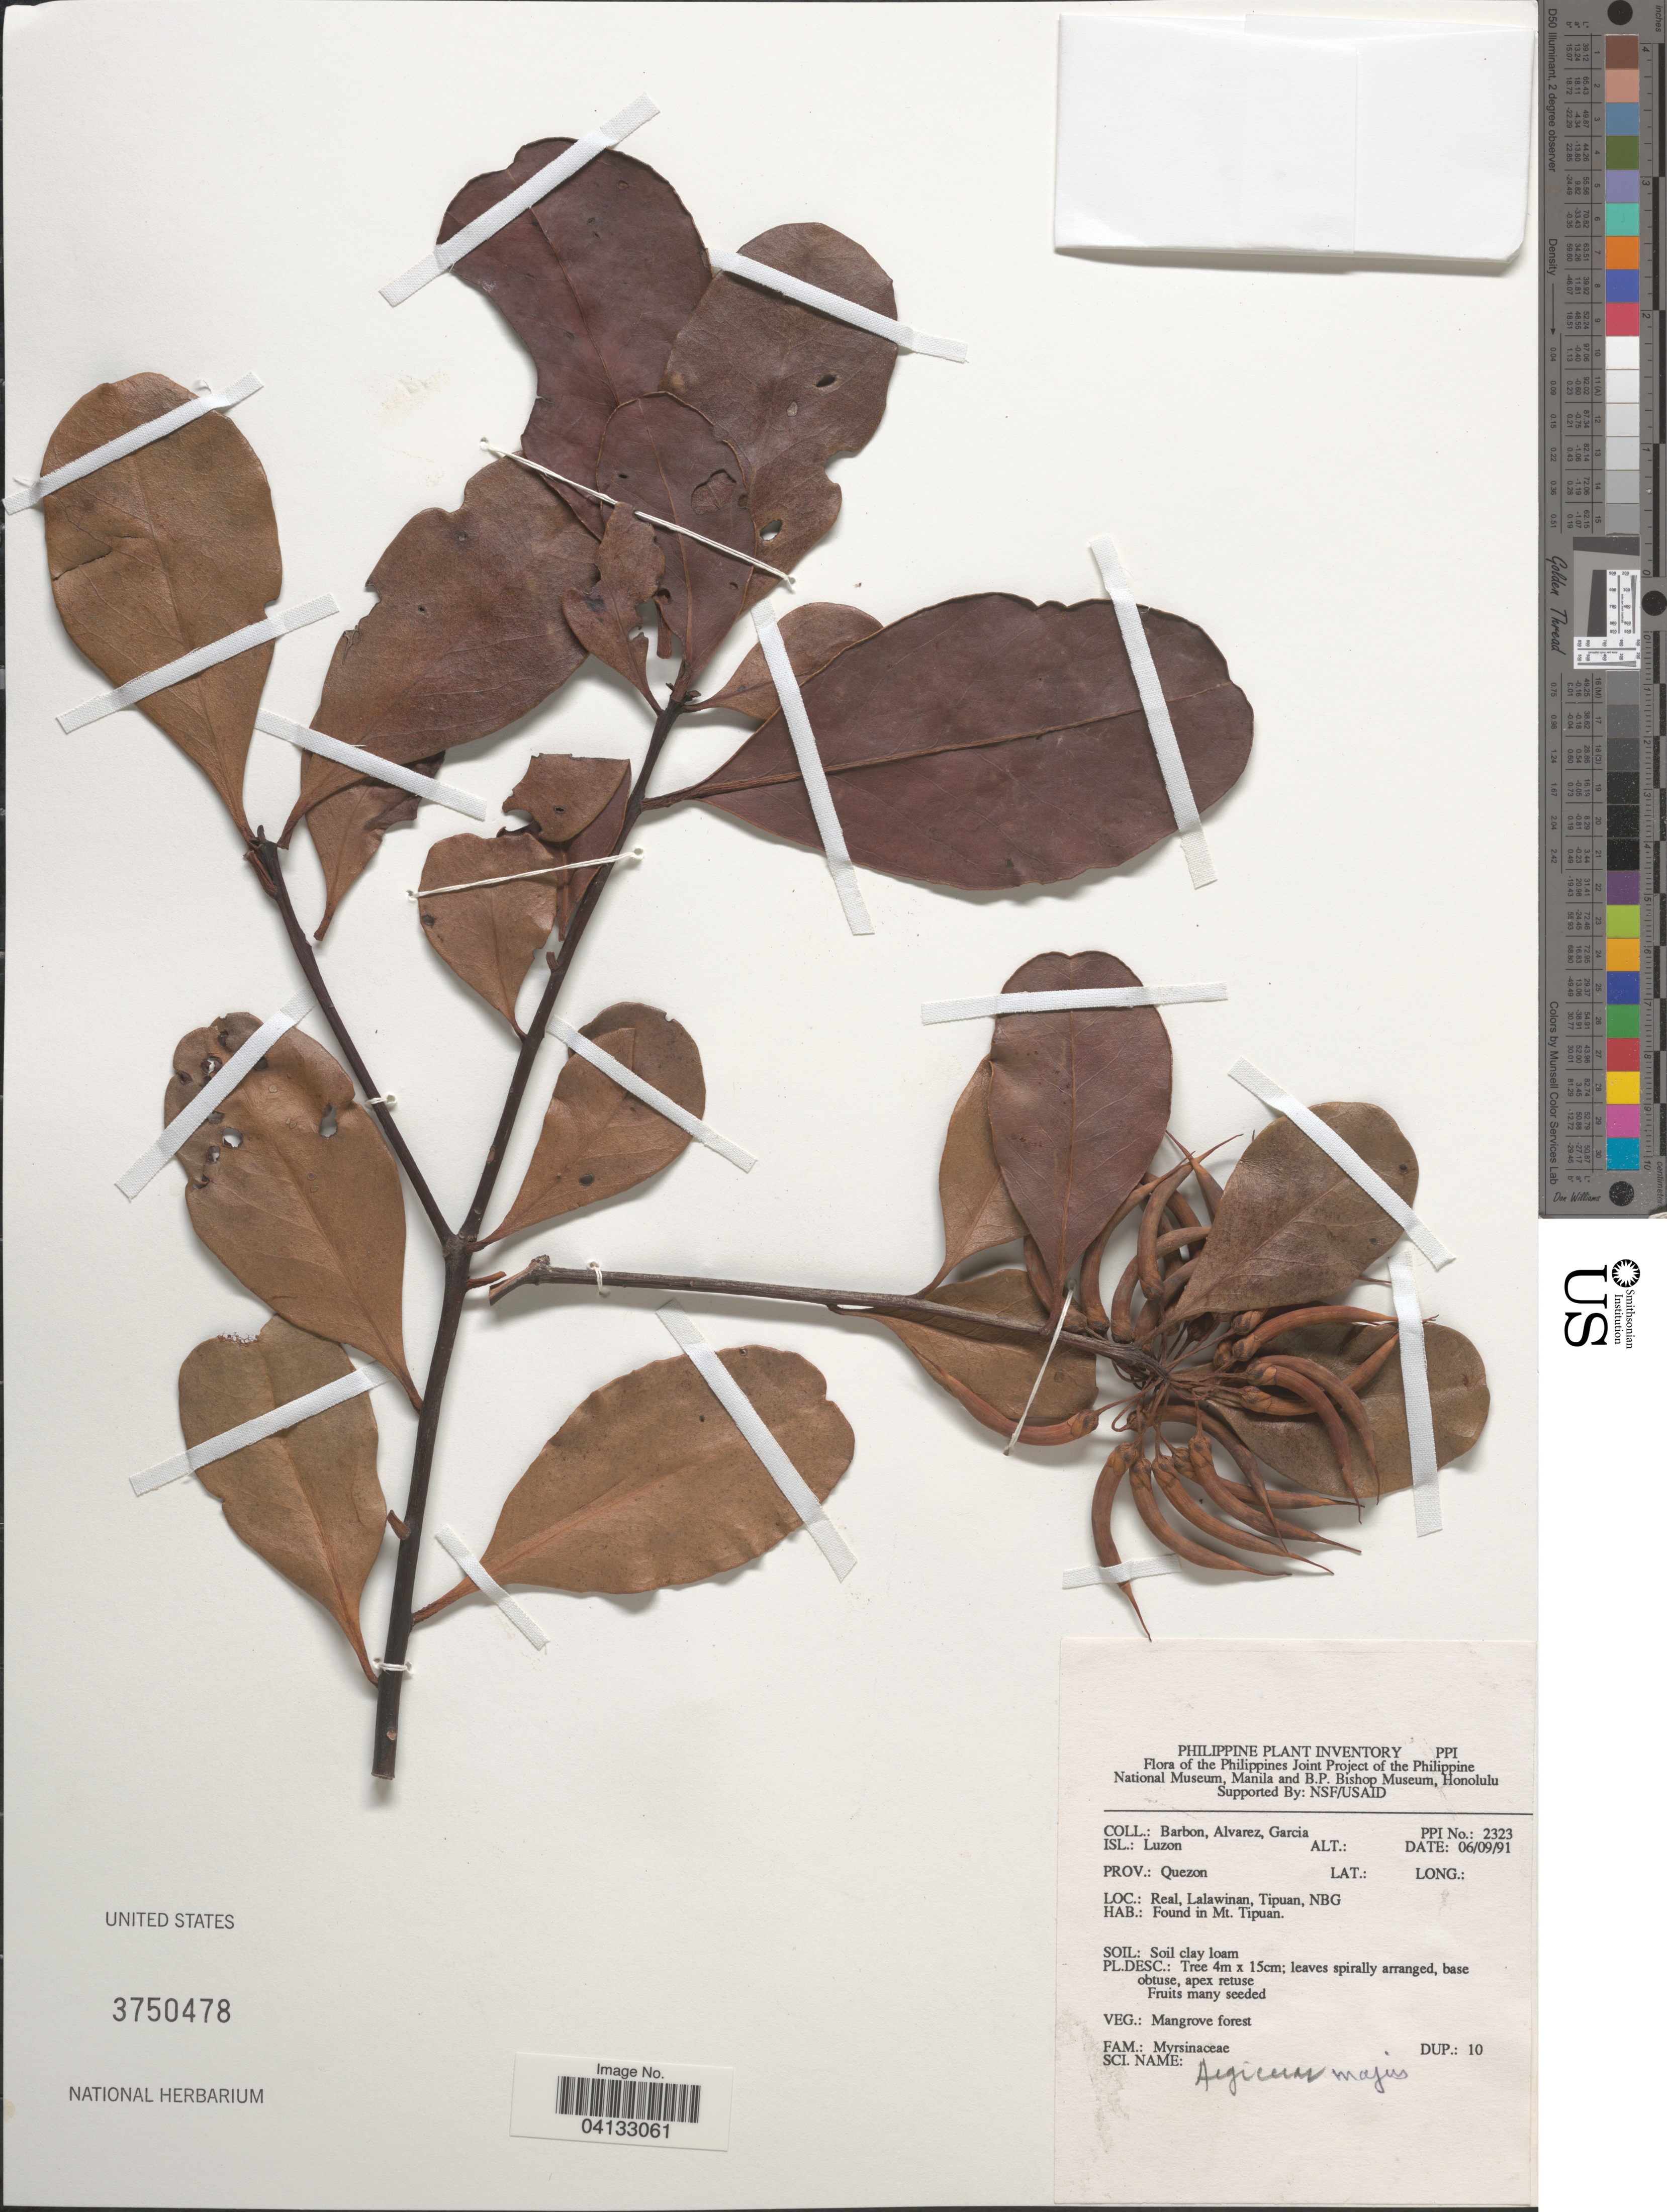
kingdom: Plantae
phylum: Tracheophyta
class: Magnoliopsida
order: Ericales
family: Primulaceae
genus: Aegiceras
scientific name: Aegiceras corniculatum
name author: (L.) Blanco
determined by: Strong, M. T., (US), Smithsonian Institution - National Museum of Natural History (UNITED STATES)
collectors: Barbon, -- Alvarez & H. Garcia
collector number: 2323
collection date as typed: Transcribed d/m/y: 6/9/91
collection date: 1991-09-06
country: Philippines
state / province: Calabarzon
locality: Isl.: Luzon. Prov.: Quezon. Real, Lalawinan, Tipuan, NBG. Found in Mt. Tipuan.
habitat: Mangrove forest.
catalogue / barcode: US 3750478